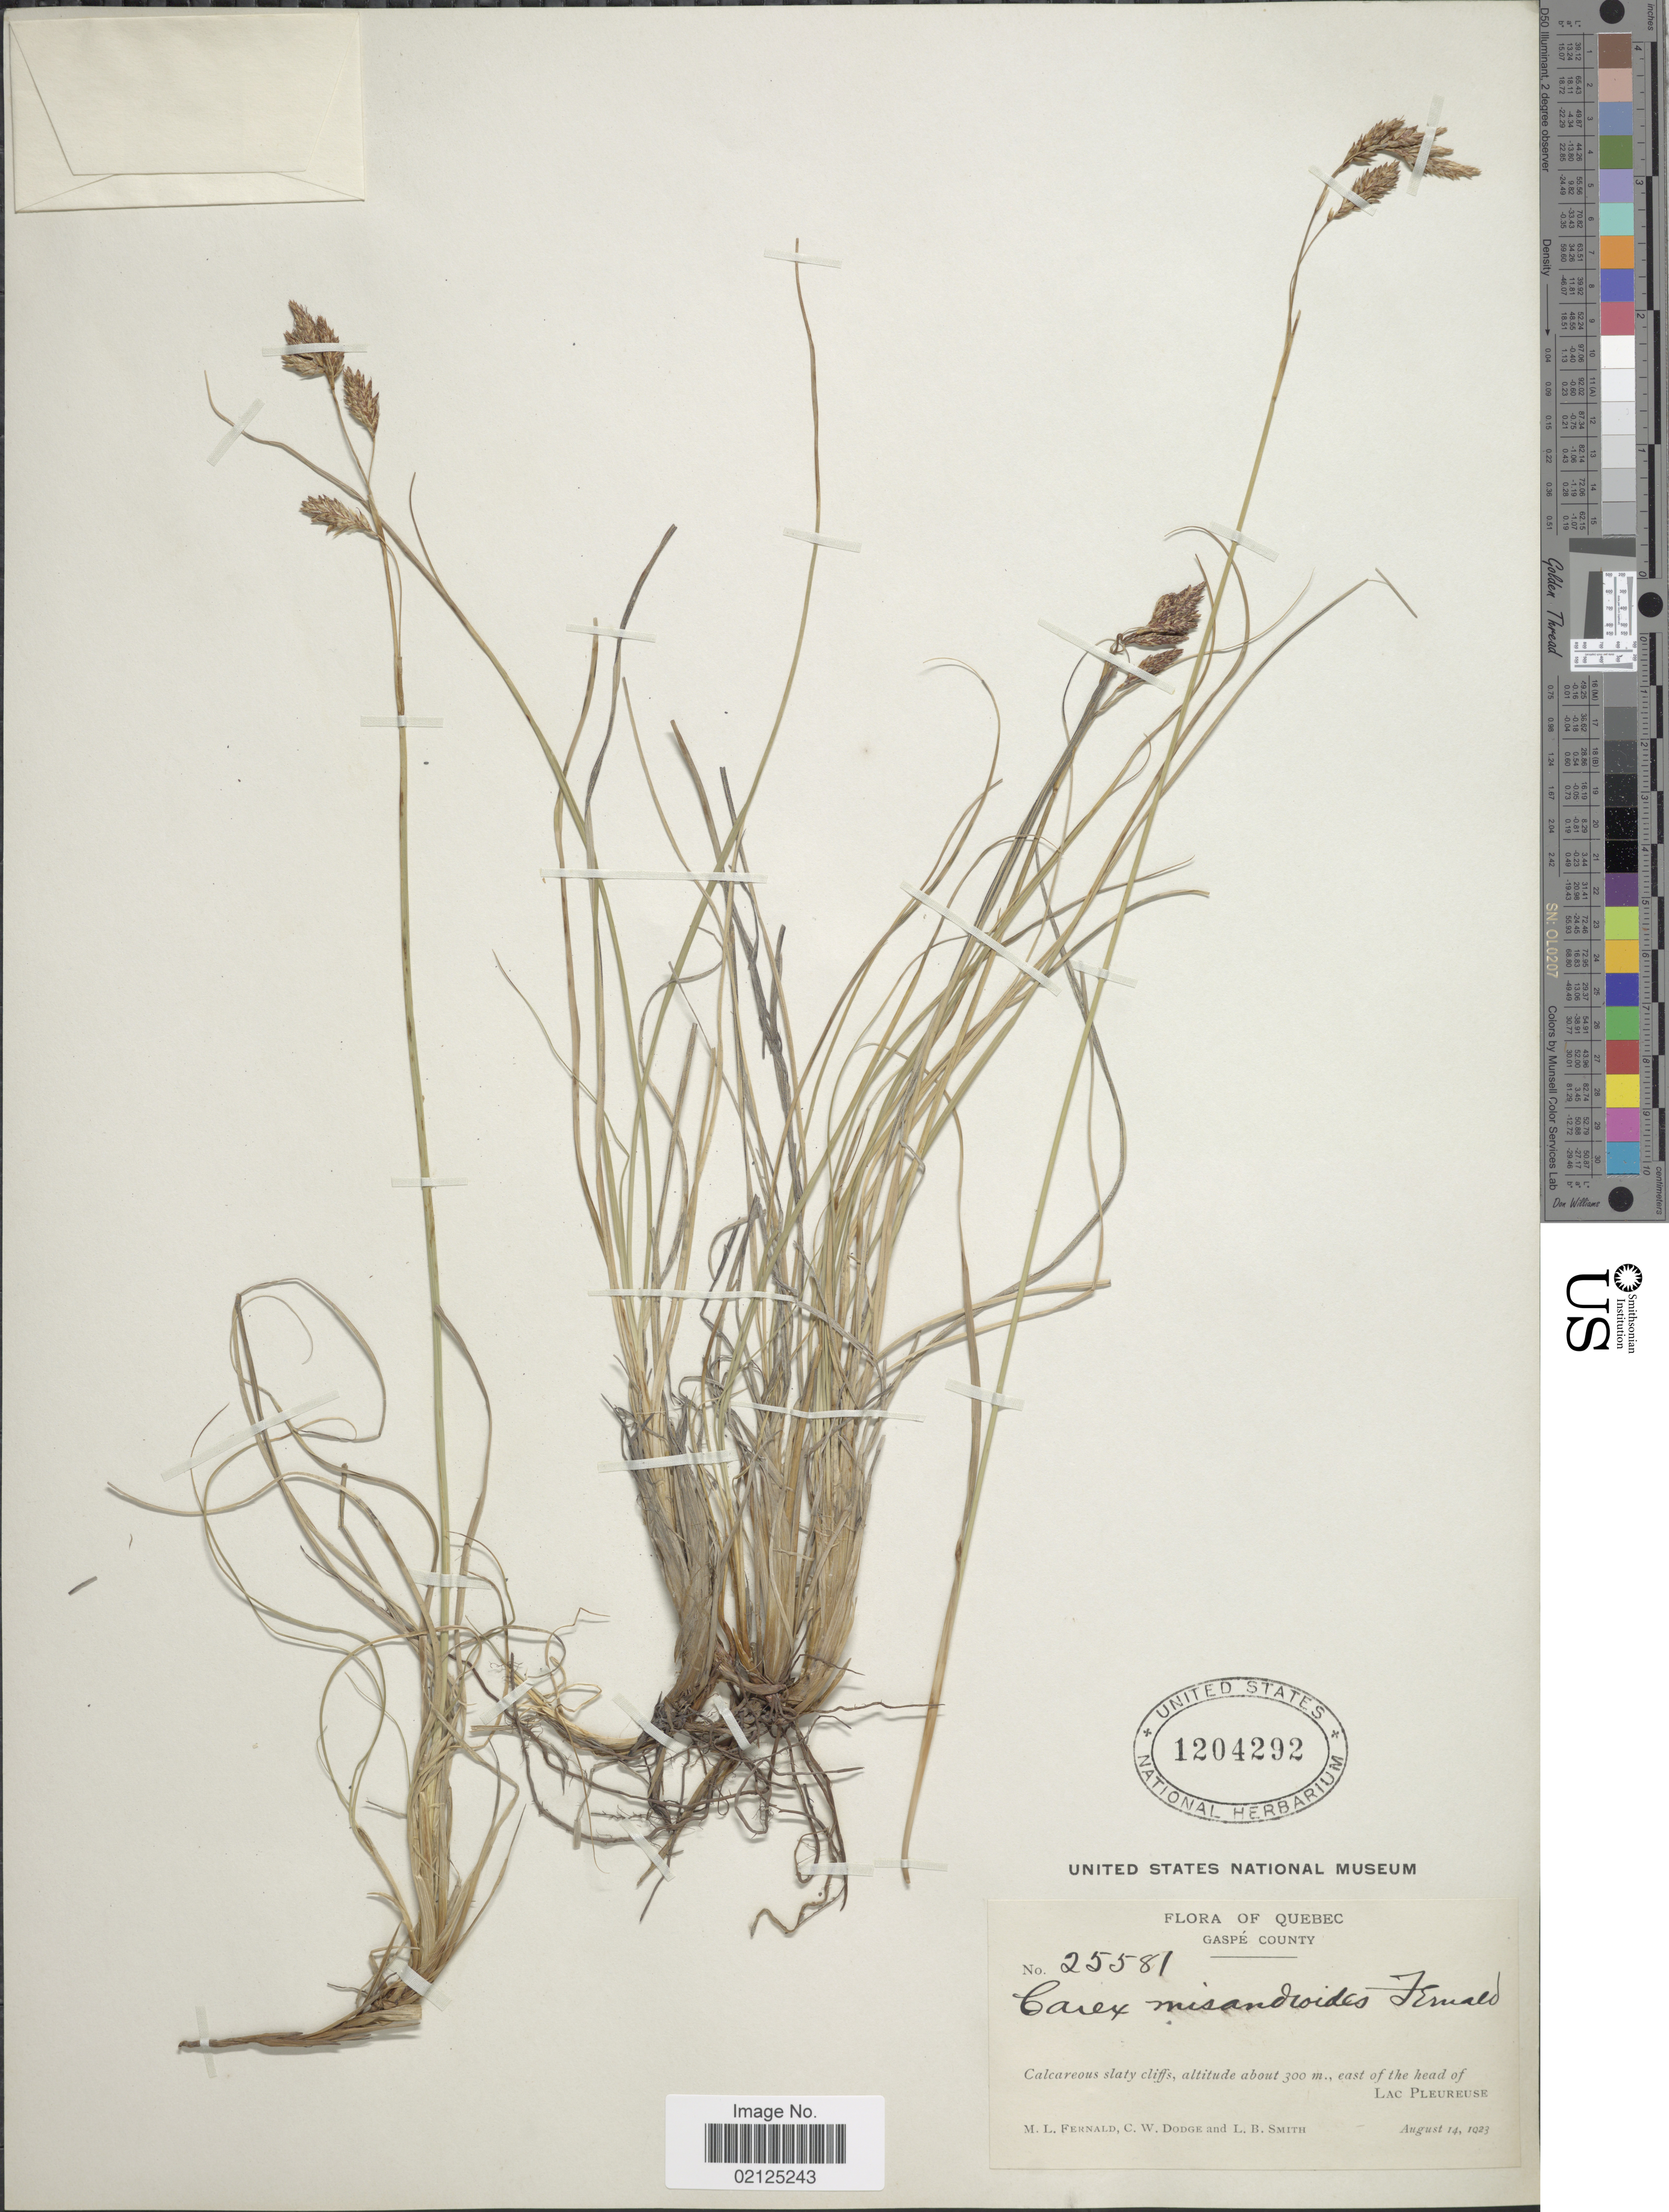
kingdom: Plantae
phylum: Tracheophyta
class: Liliopsida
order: Poales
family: Cyperaceae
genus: Carex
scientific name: Carex misandroides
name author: Fernald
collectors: M. L. Fernald, C. Dodge & L. Smith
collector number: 25581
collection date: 1923-08-14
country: Canada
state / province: Quebec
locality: Gaspé County, Calcareous slaty cliff., east of the head of Lac Pleureuse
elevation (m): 300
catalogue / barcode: US 1204292